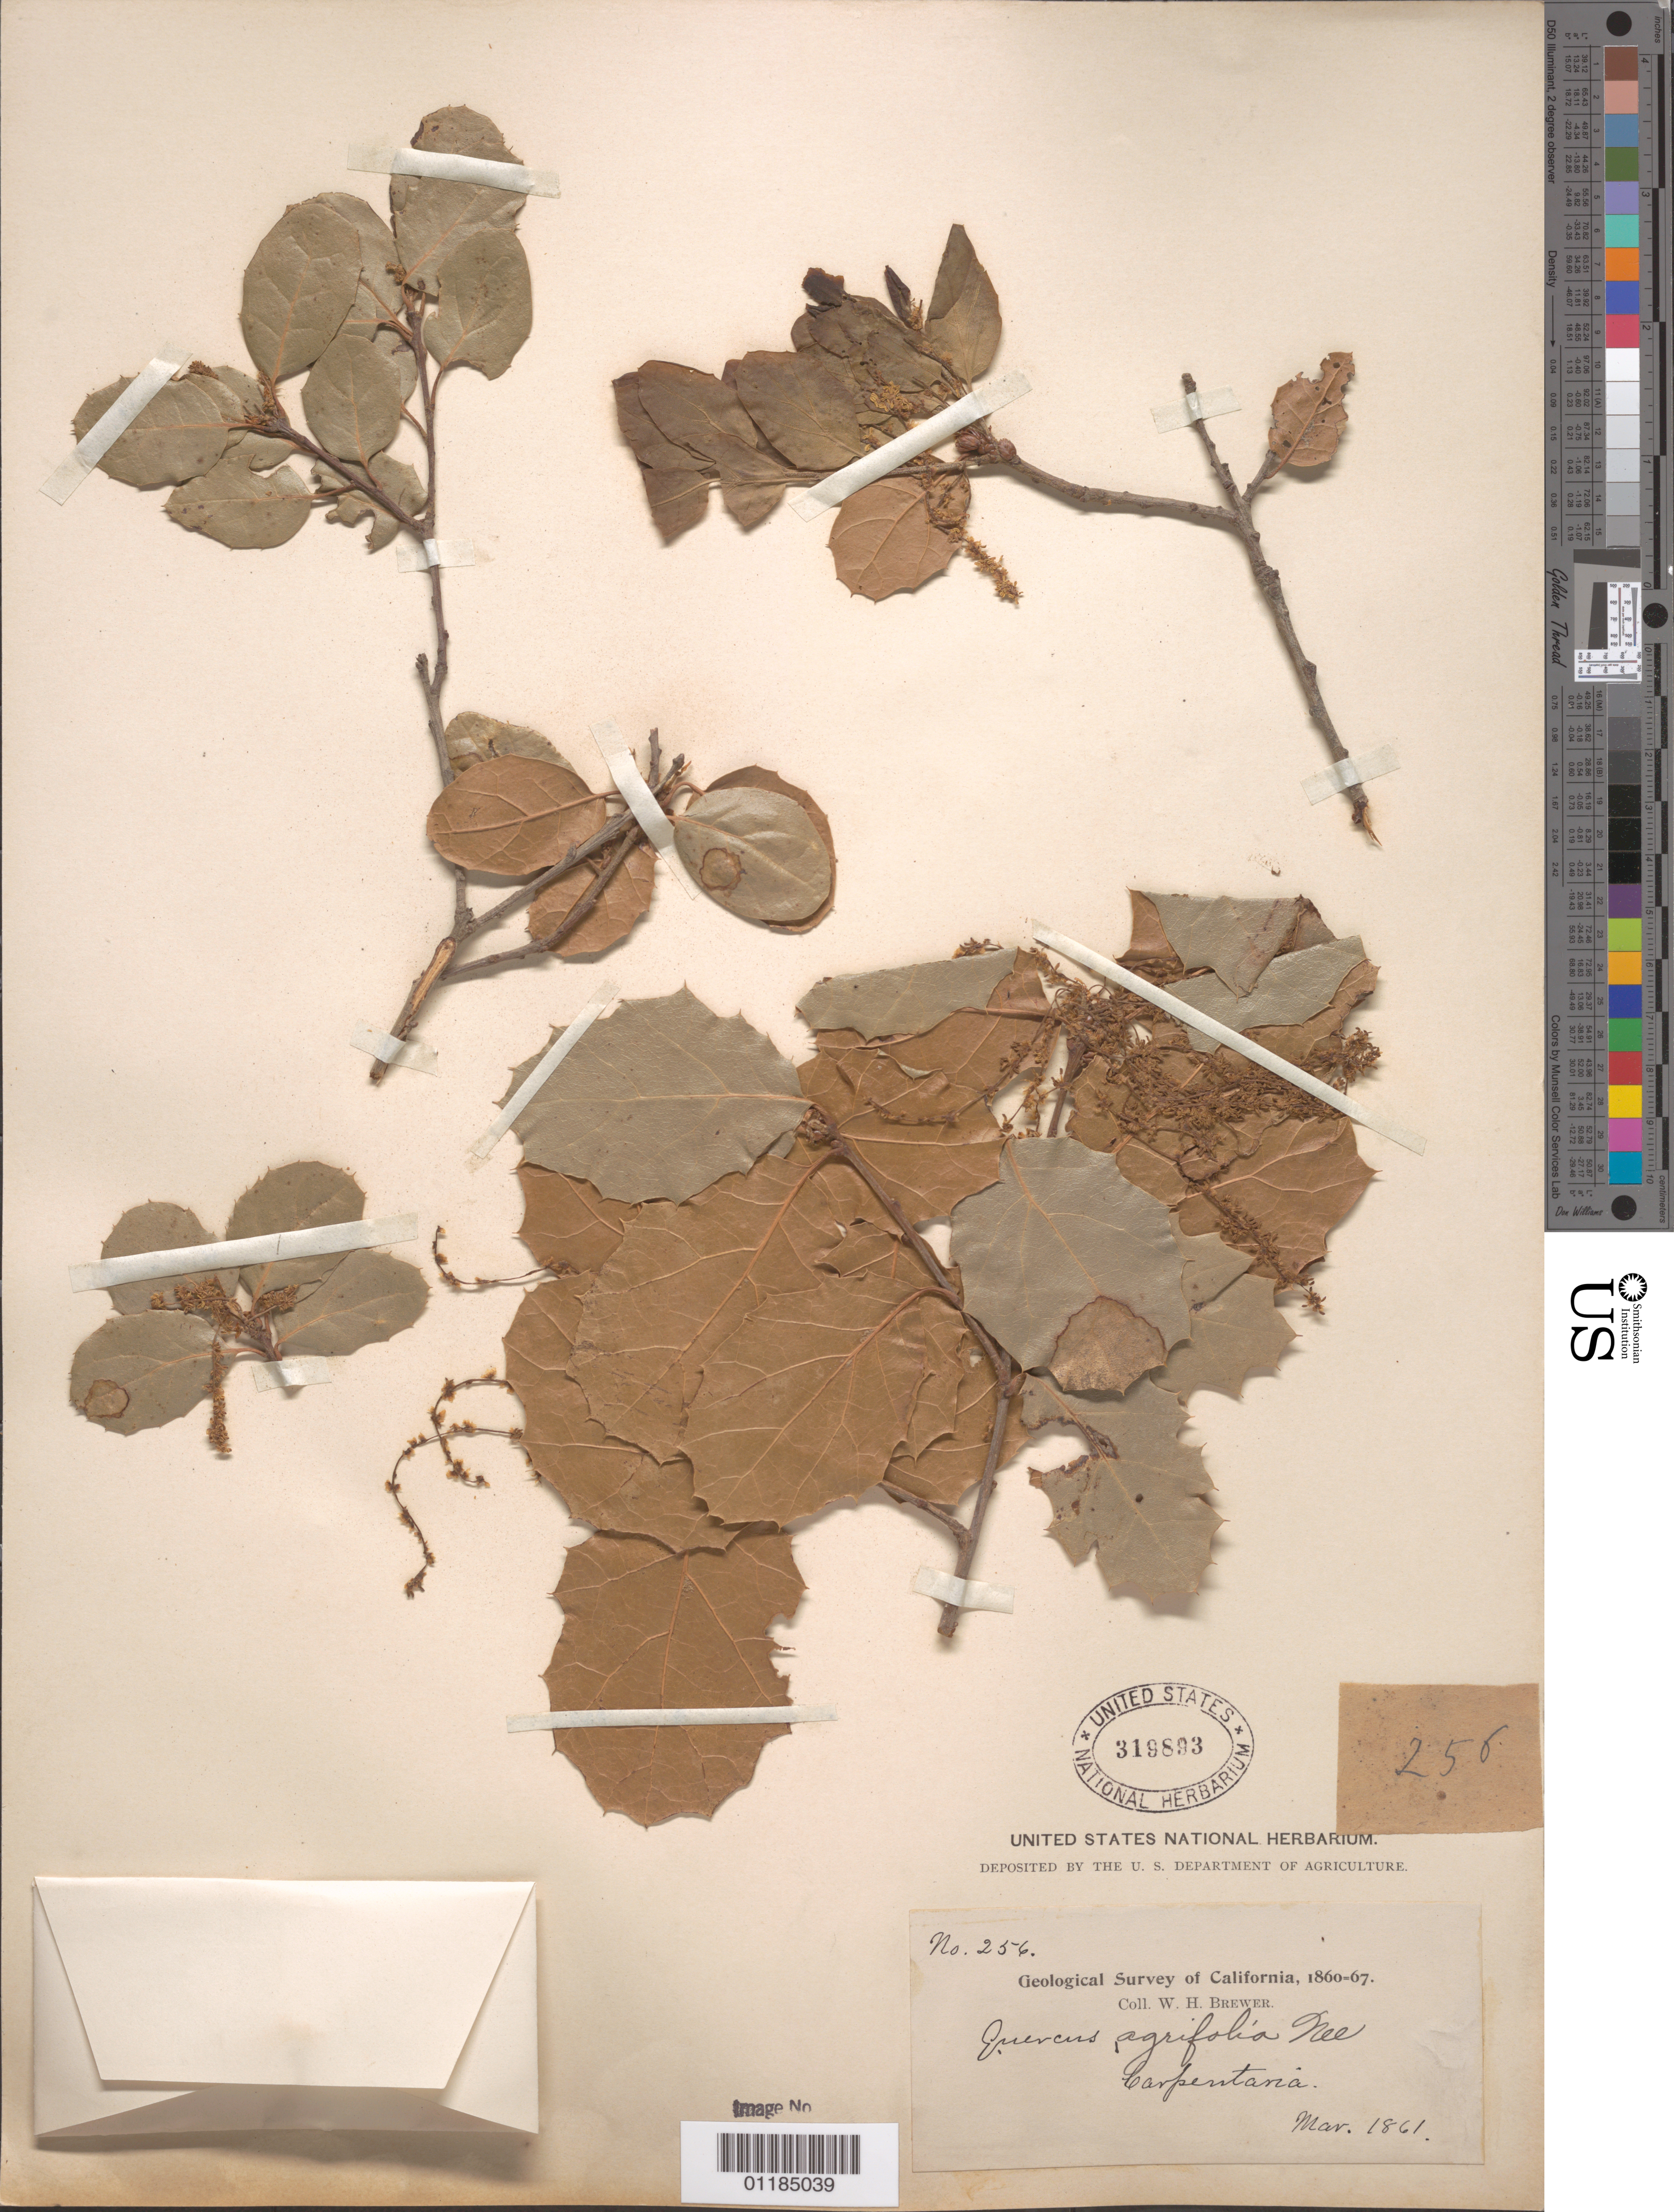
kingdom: Plantae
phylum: Tracheophyta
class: Magnoliopsida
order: Fagales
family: Fagaceae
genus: Quercus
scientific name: Quercus agrifolia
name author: Née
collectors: W. H. Brewer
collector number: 256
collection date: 1861-03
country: United States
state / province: California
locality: Carpentaria.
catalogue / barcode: US 319893